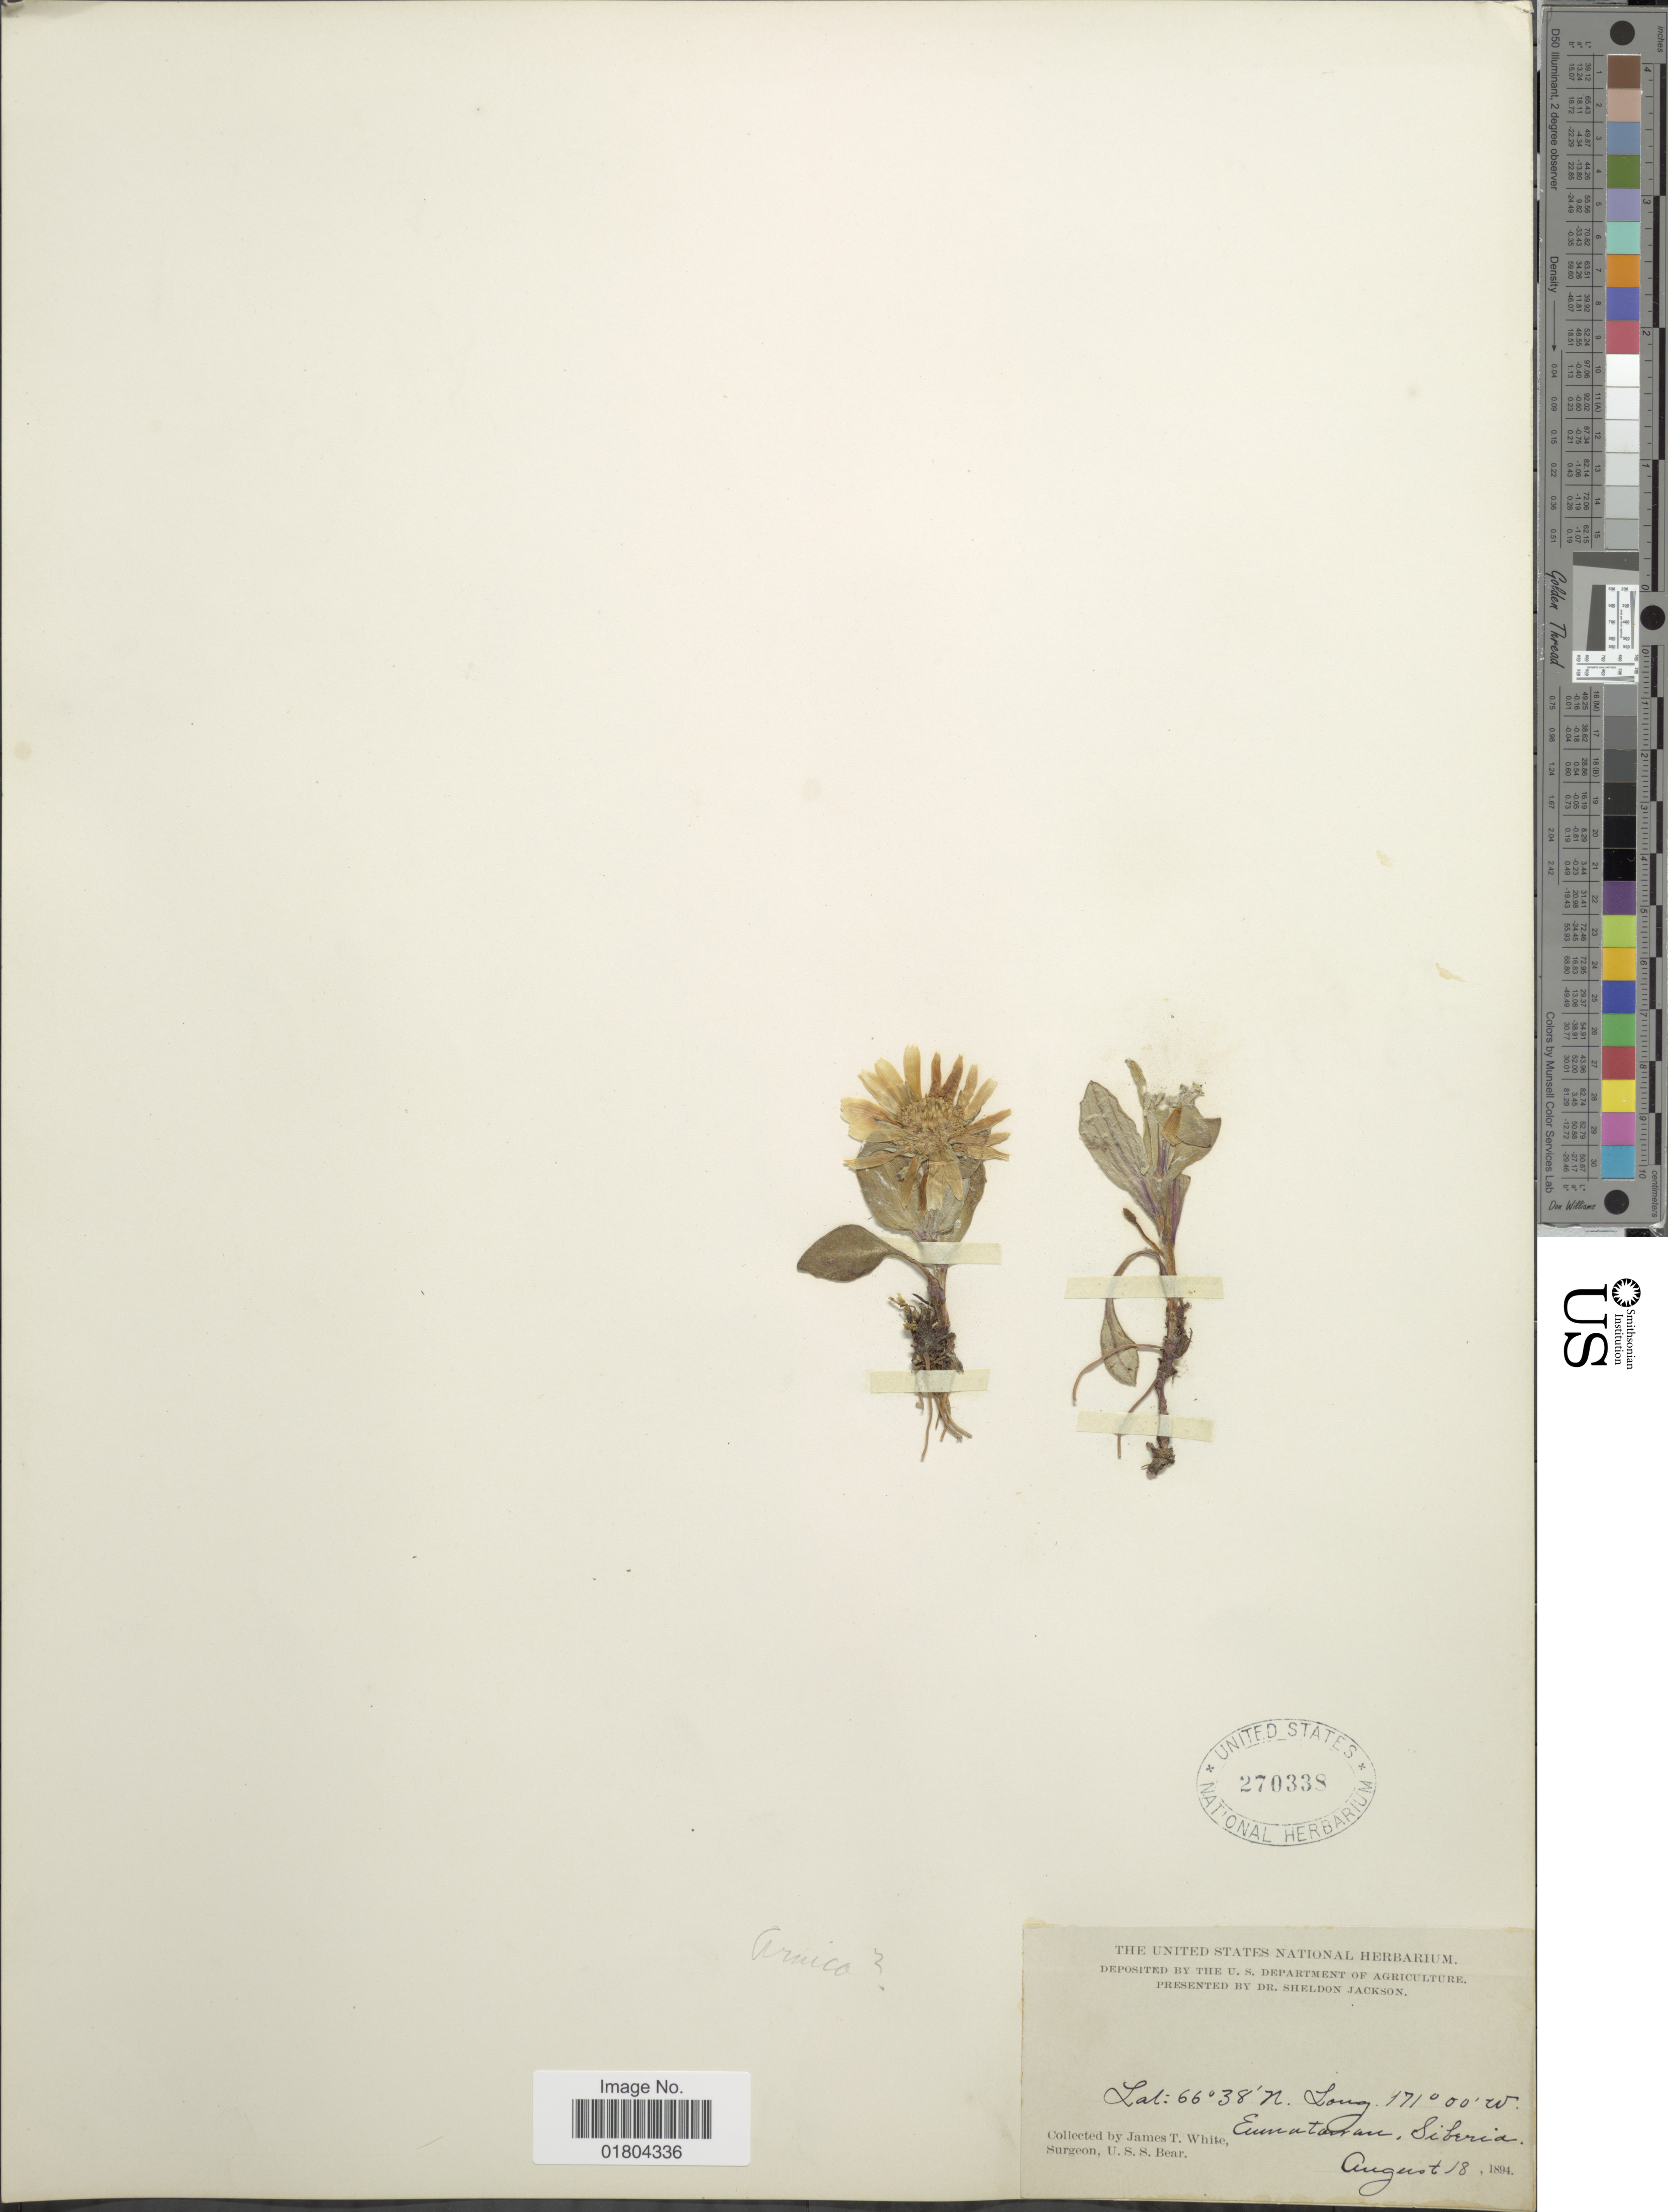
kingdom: Plantae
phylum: Tracheophyta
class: Magnoliopsida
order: Asterales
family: Asteraceae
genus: Arnica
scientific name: Arnica sp.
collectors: J. T. White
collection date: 1894-08-18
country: Russian Federation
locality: Ennatorran, Siberia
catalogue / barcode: US 270338